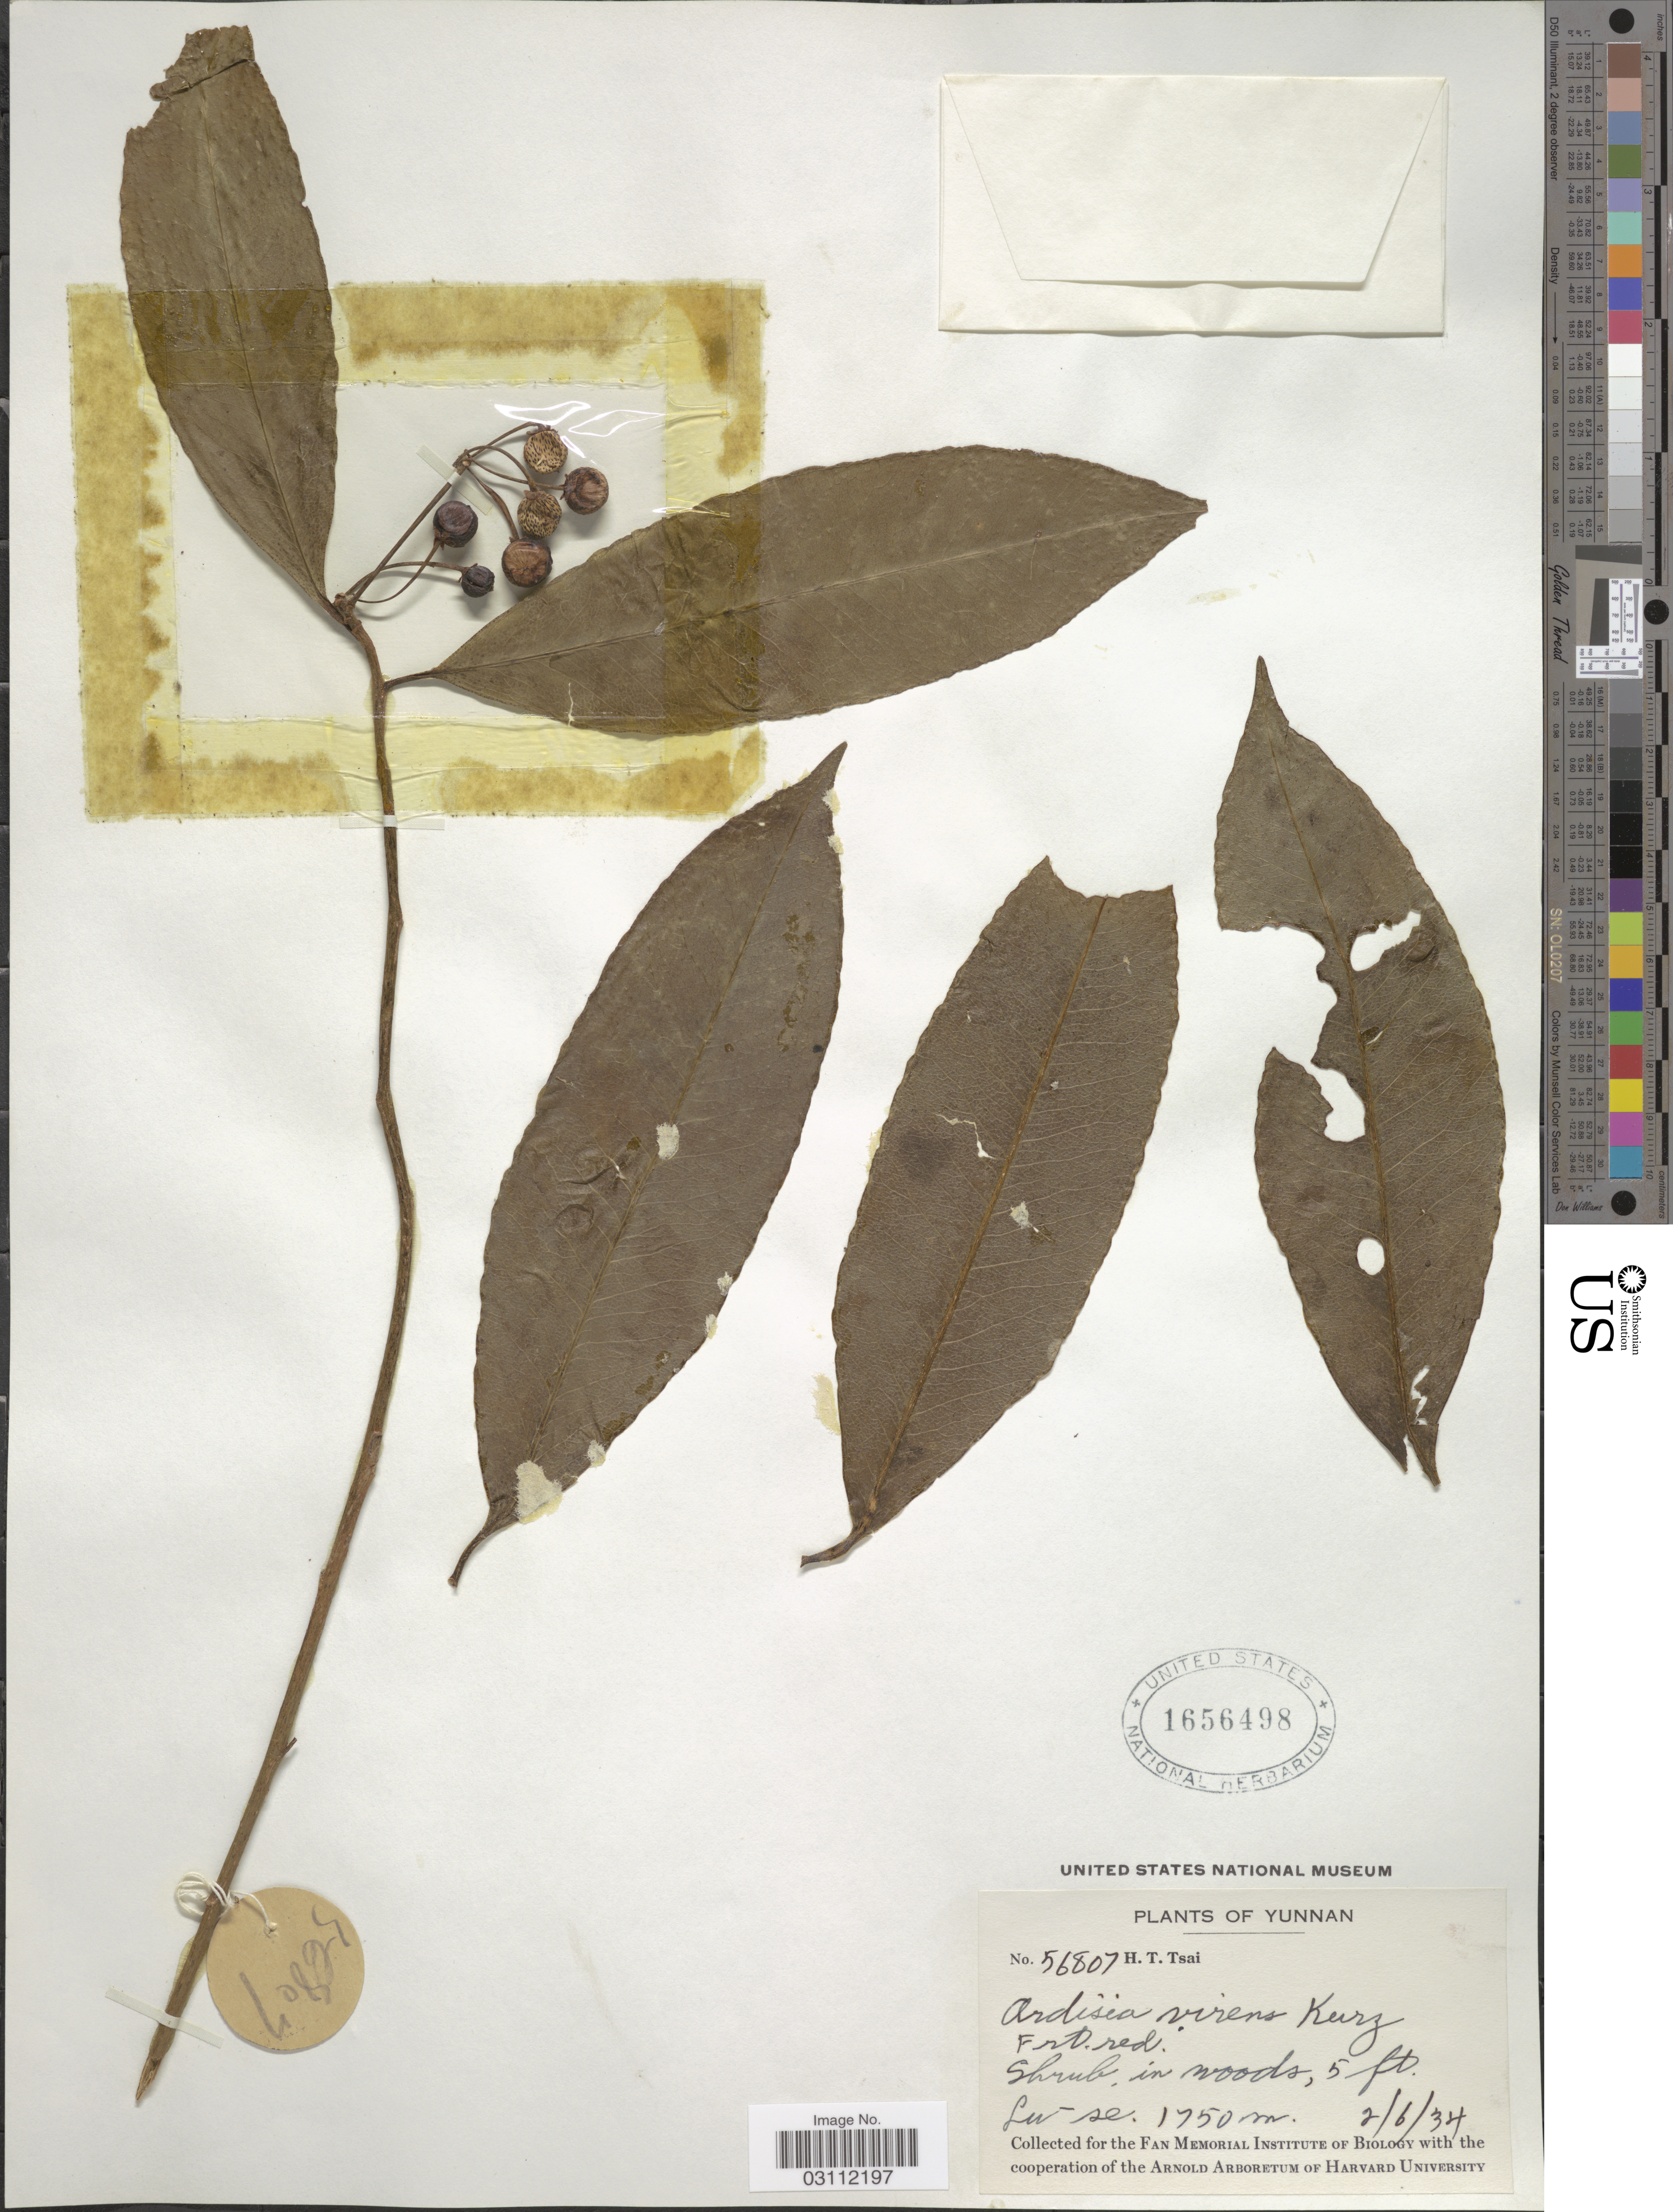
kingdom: Plantae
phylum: Tracheophyta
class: Magnoliopsida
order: Ericales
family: Primulaceae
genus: Ardisia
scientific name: Ardisia virens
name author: Kurz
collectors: H. Tsai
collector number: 56807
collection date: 1934-06-02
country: China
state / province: Yunnan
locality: Lu-se.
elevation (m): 1750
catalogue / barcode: US 1656498